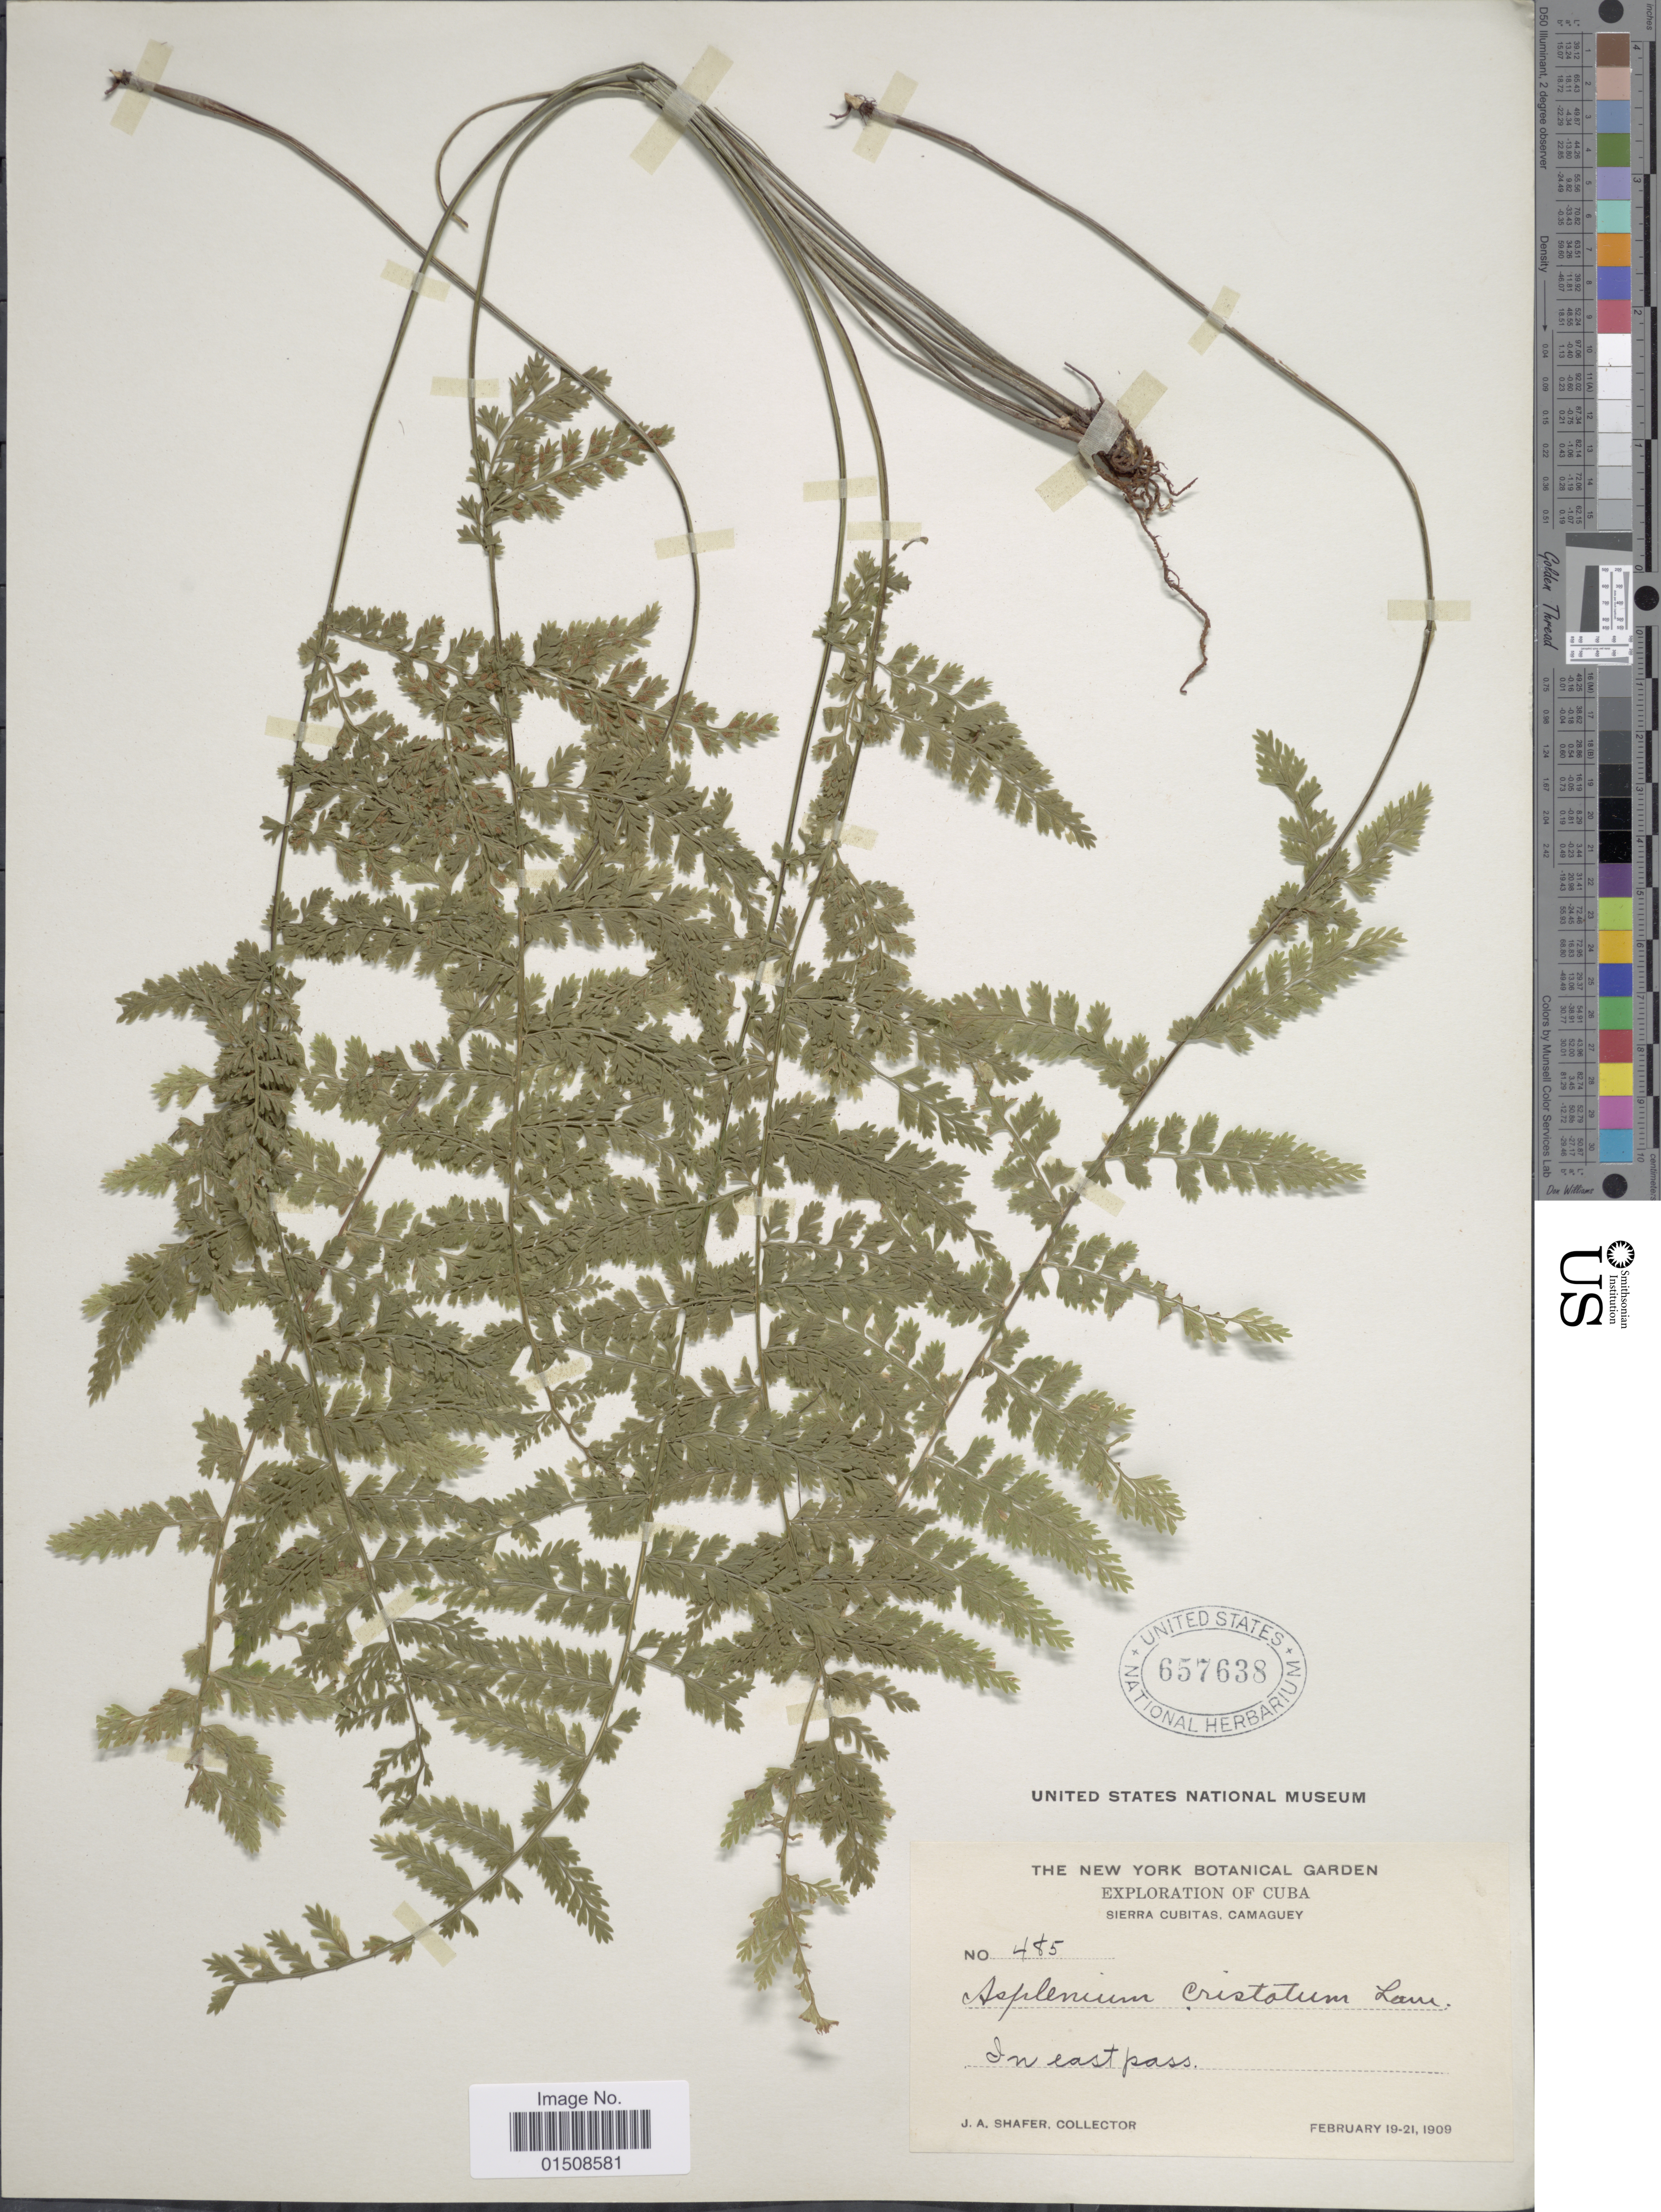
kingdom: Plantae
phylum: Tracheophyta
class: Polypodiopsida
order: Polypodiales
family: Aspleniaceae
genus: Asplenium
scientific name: Asplenium cristatum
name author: Lam.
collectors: J. A. Shafer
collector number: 485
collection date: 1909-02-19/1909-02-21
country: Cuba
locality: Sierra Cubitas, Camaguey, in East Pass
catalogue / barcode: US 657638